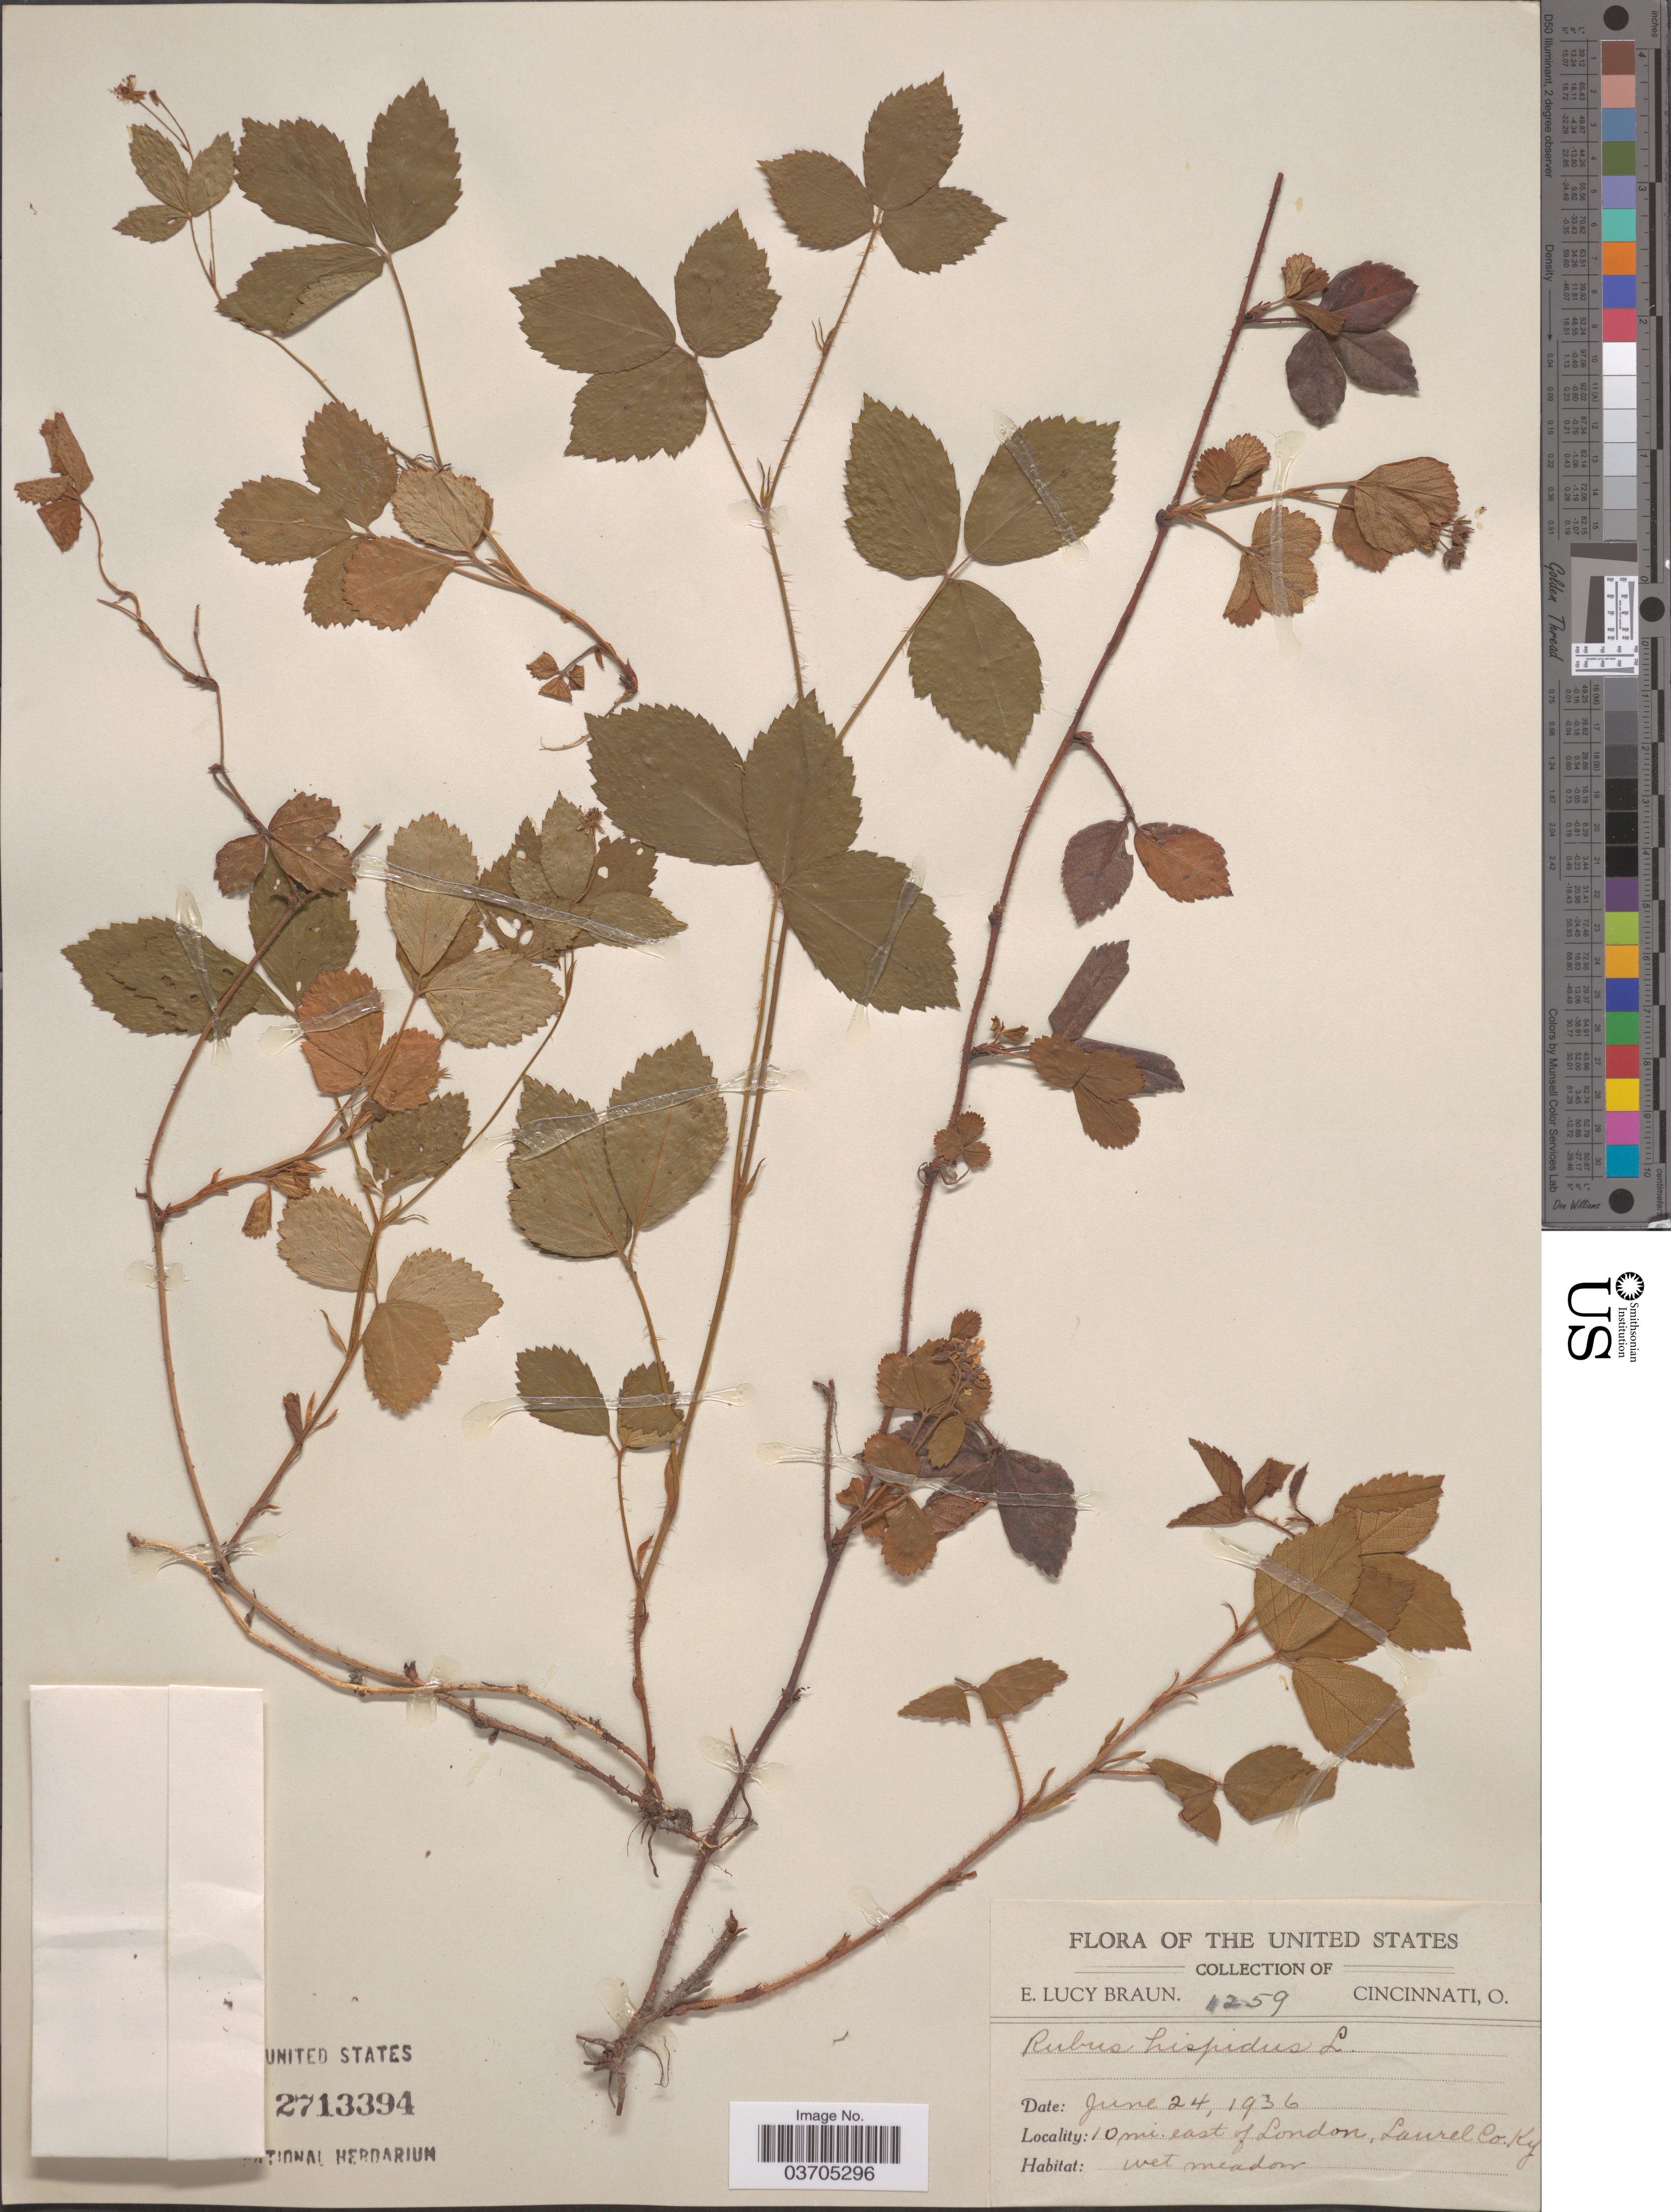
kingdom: Plantae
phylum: Tracheophyta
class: Magnoliopsida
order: Rosales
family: Rosaceae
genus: Rubus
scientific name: Rubus hispidus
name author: L.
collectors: E. L. Braun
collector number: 1259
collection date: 1936-06-24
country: United States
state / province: Kentucky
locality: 10 mi. east of London, Laurel Co.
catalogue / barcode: US 2713394